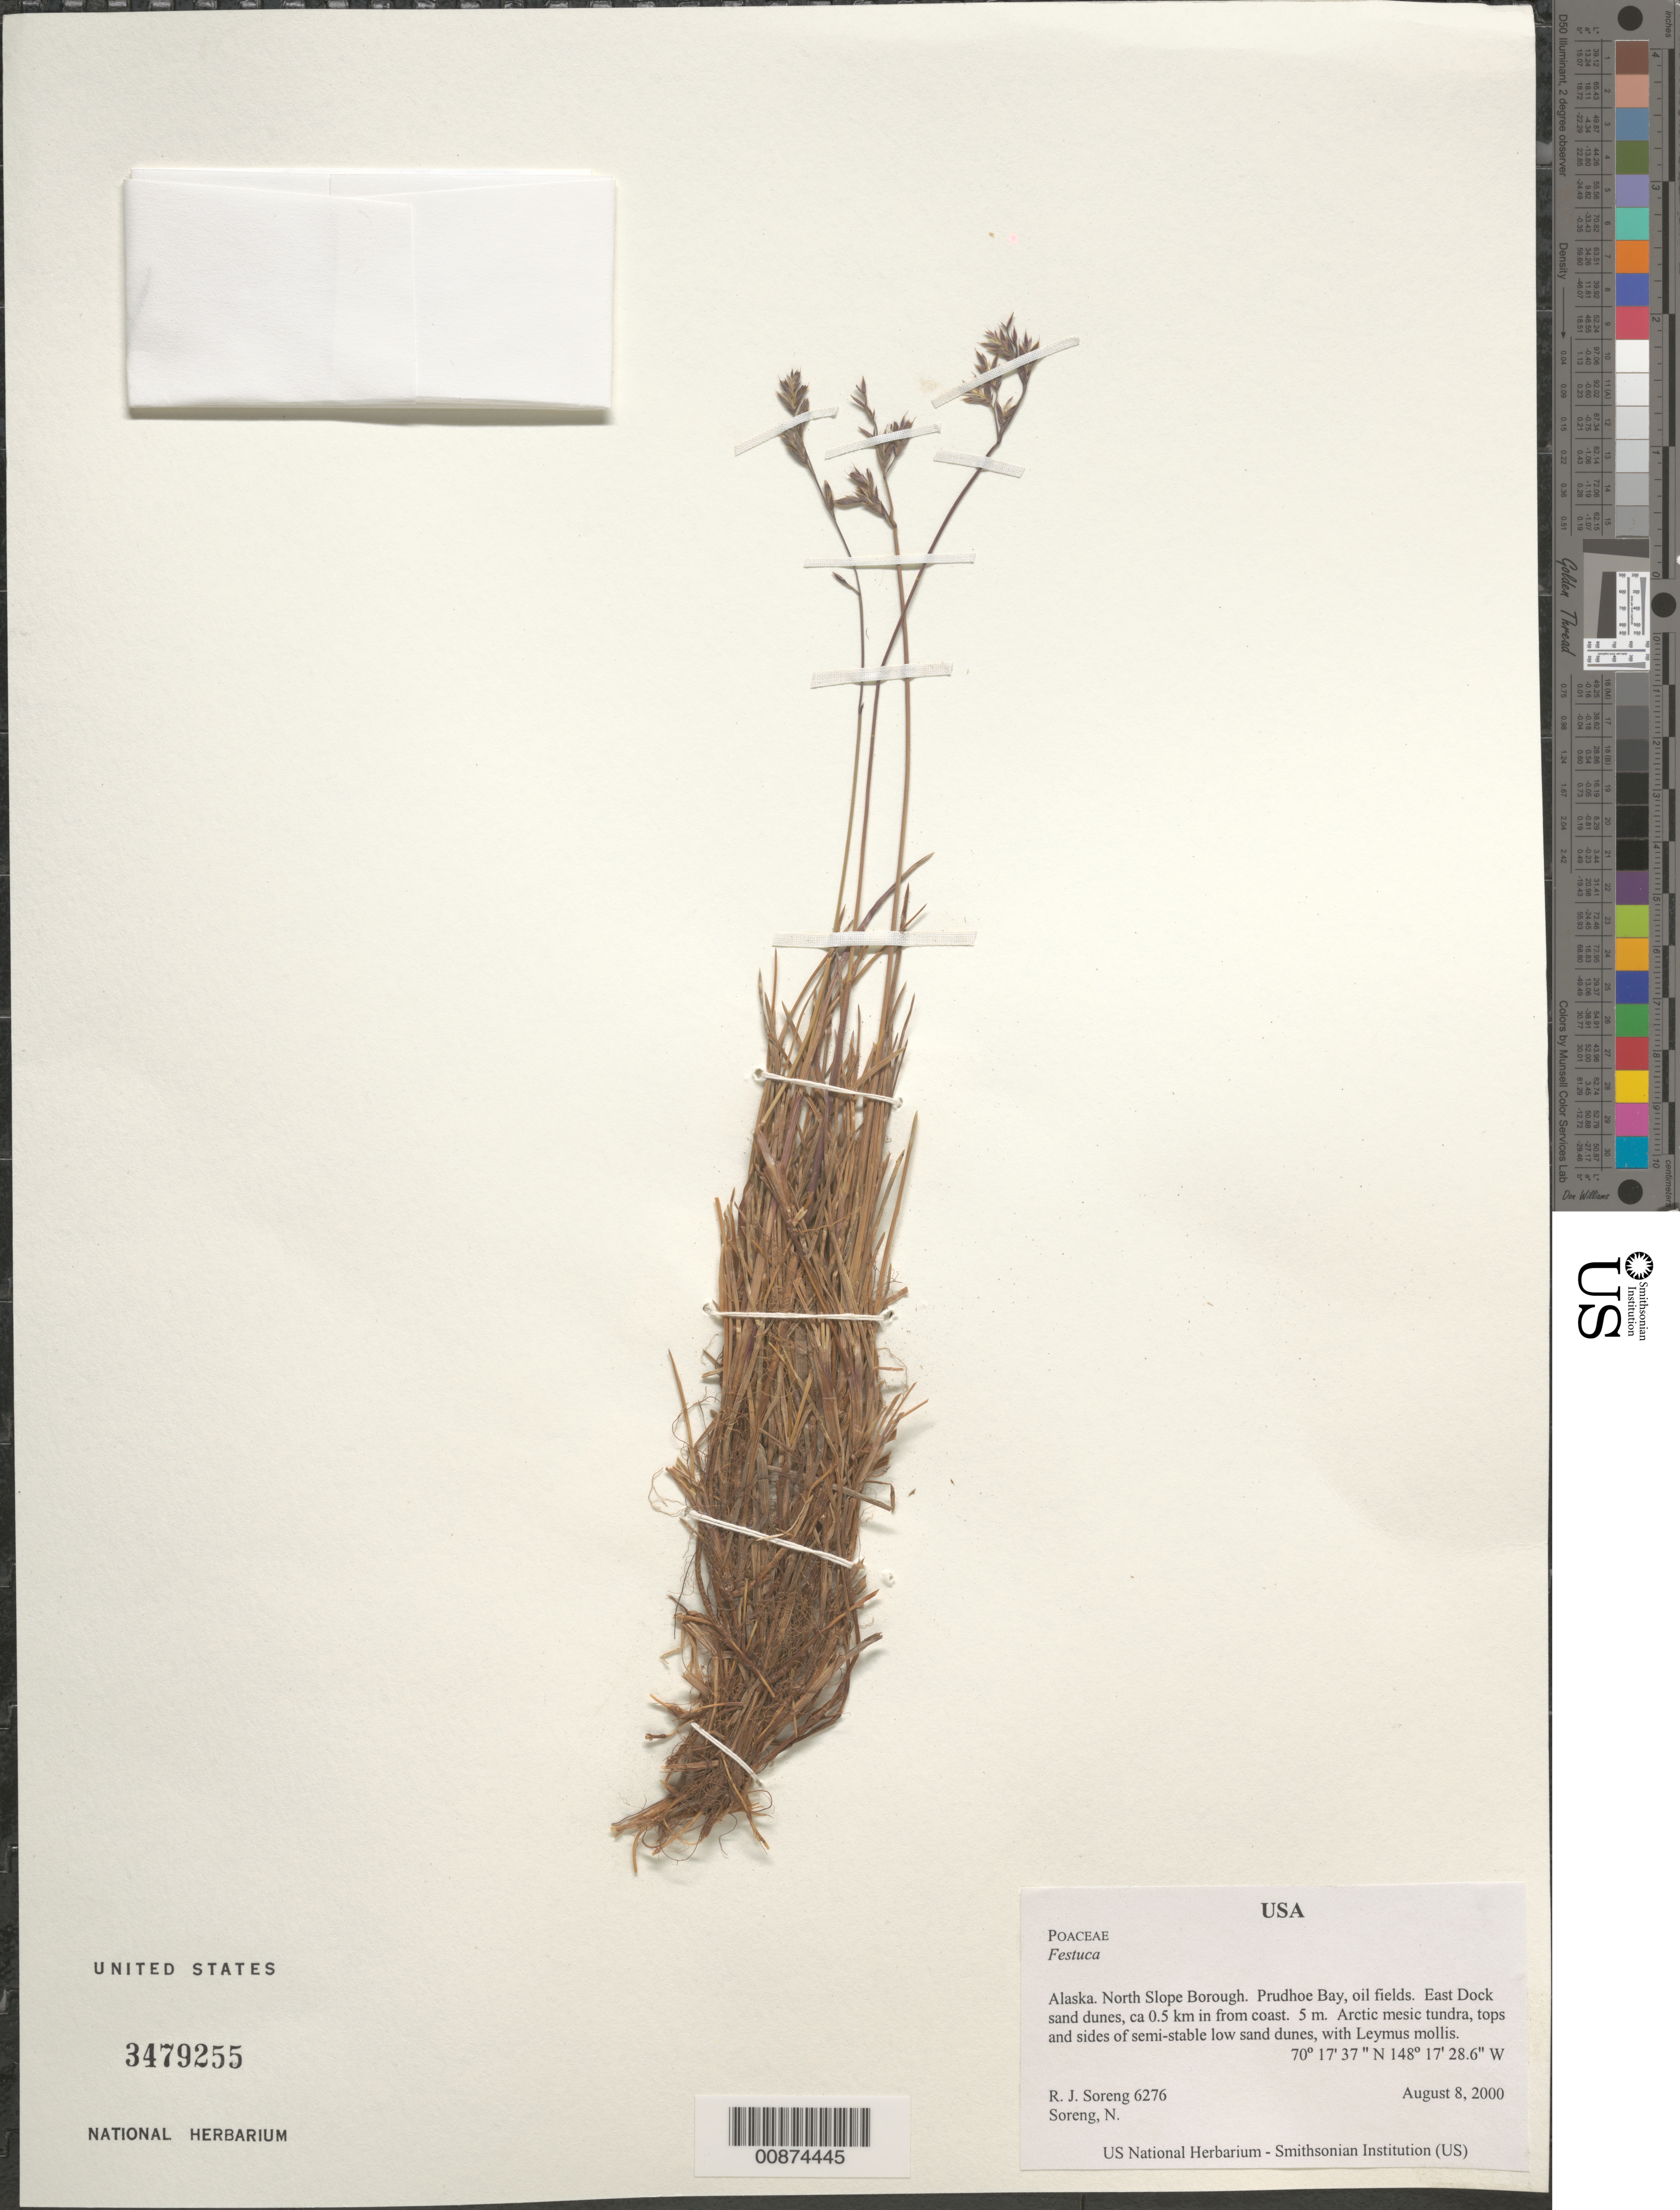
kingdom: Plantae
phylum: Tracheophyta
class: Liliopsida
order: Poales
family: Poaceae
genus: Festuca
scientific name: Festuca sp.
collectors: R. J. Soreng & N. L. Soreng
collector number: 6276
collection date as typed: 08 Aug 2000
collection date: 2000-08-08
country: United States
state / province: Alaska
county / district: North Slope Borough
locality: Prudhoe Bay, oil fields. East Dock sand dunes, ca 0.5 km in from coast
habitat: Arctic mesic tundra, tops and sides of semi-stable low sand dunes, with Leymus mollis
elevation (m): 5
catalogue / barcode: US 3479255